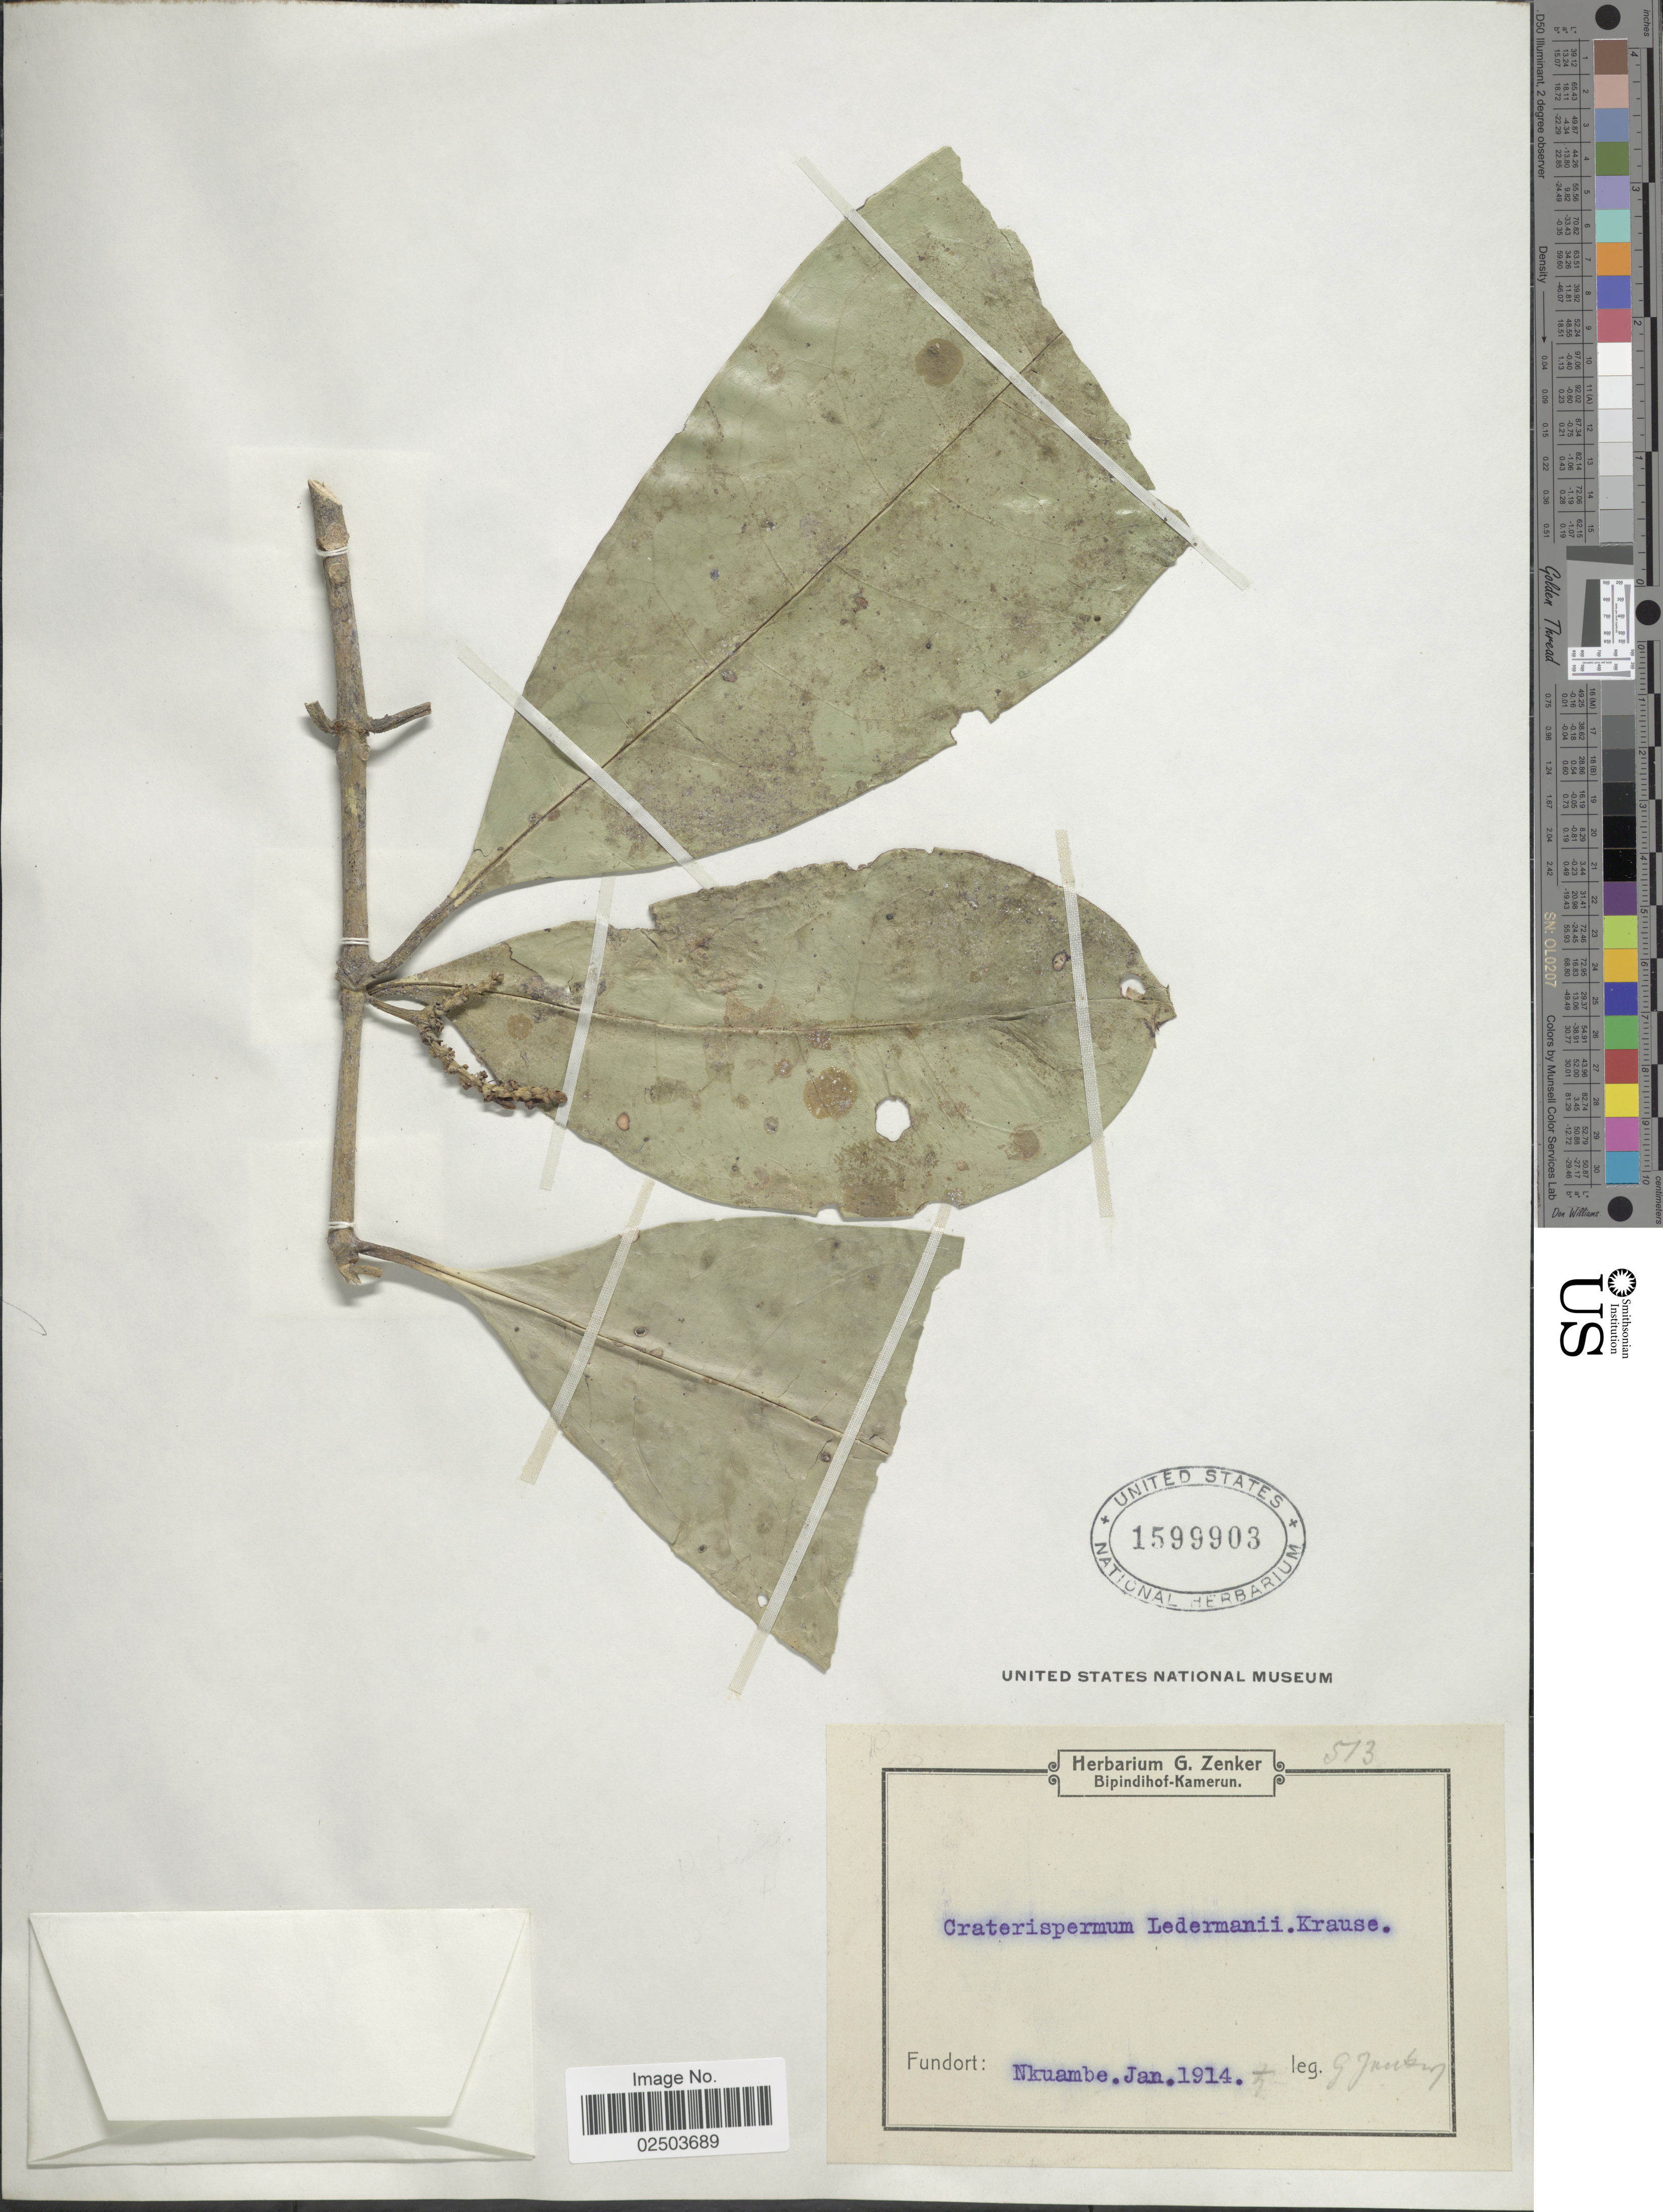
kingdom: Plantae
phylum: Tracheophyta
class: Magnoliopsida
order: Gentianales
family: Rubiaceae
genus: Craterispermum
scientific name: Craterispermum ledermannii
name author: K. Krause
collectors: G. A. Zenker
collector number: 573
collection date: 1914-01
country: Cameroon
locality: Nkuambe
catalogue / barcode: US 1599903